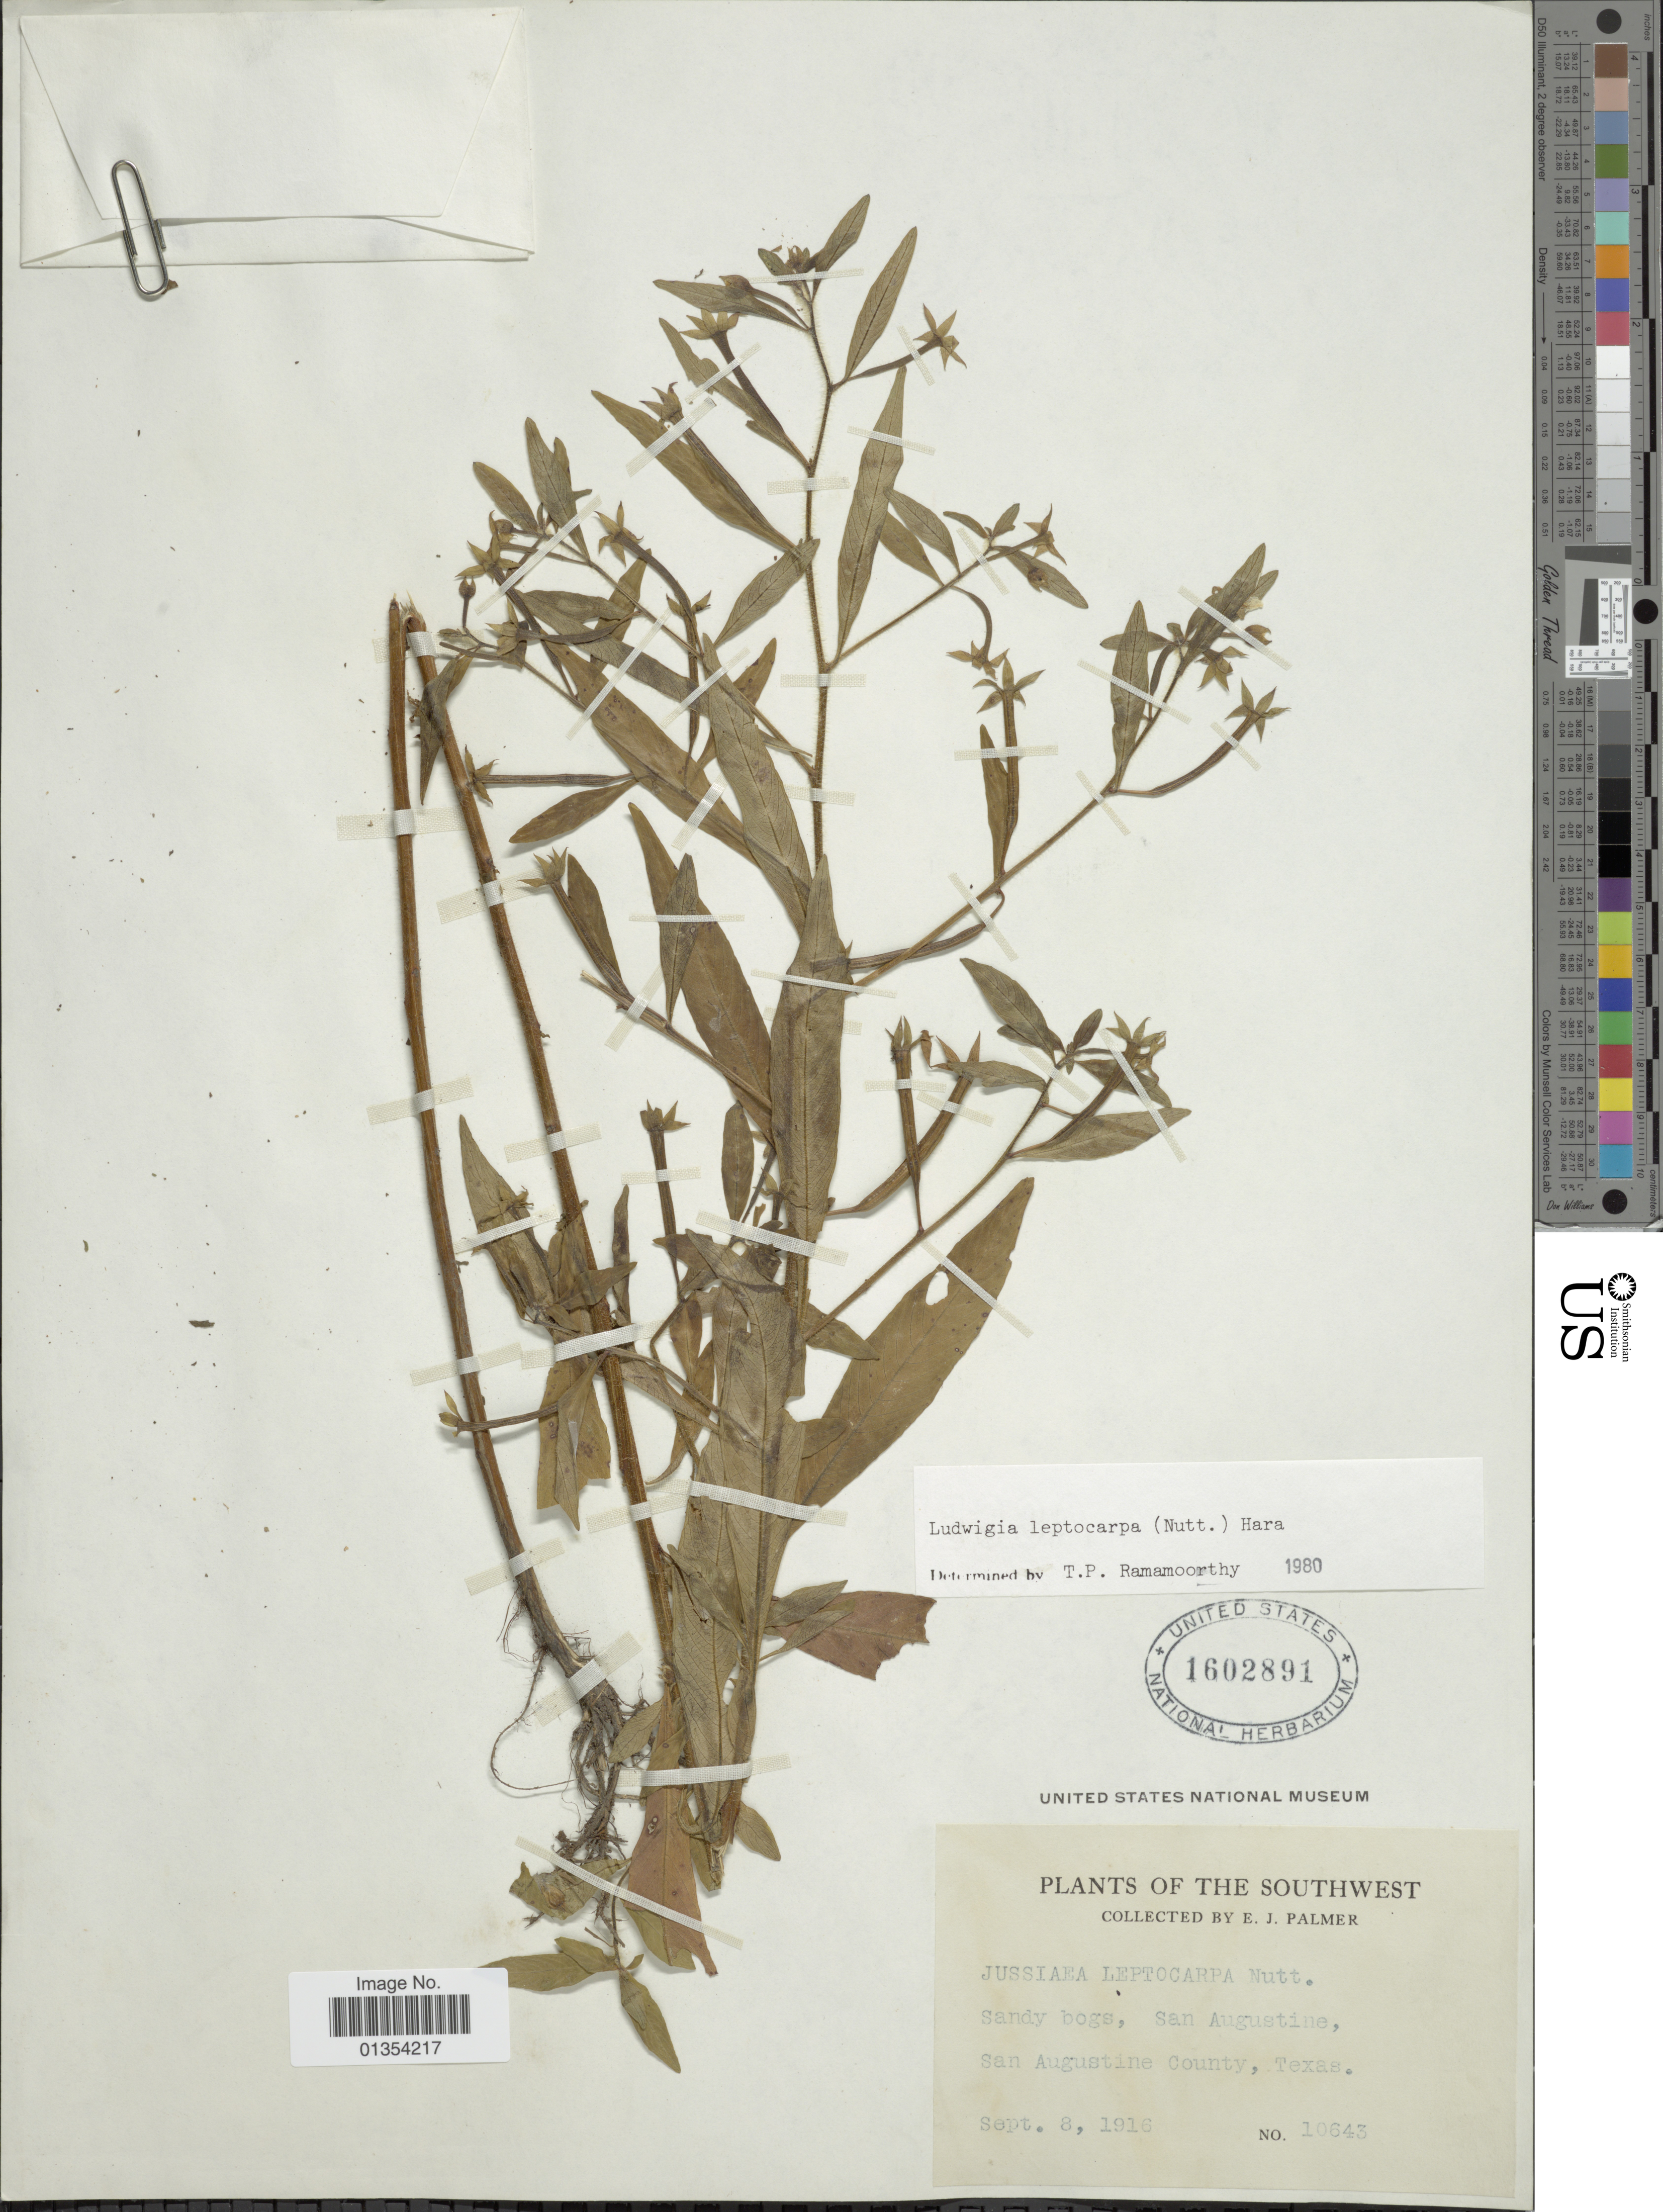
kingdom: Plantae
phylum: Tracheophyta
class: Magnoliopsida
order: Myrtales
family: Onagraceae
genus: Ludwigia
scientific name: Ludwigia leptocarpa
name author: (Nutt.) H. Hara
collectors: E. J. Palmer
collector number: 10643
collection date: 1916-09-08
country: United States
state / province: Texas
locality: San Augustine, San Augustine County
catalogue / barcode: US 1602891